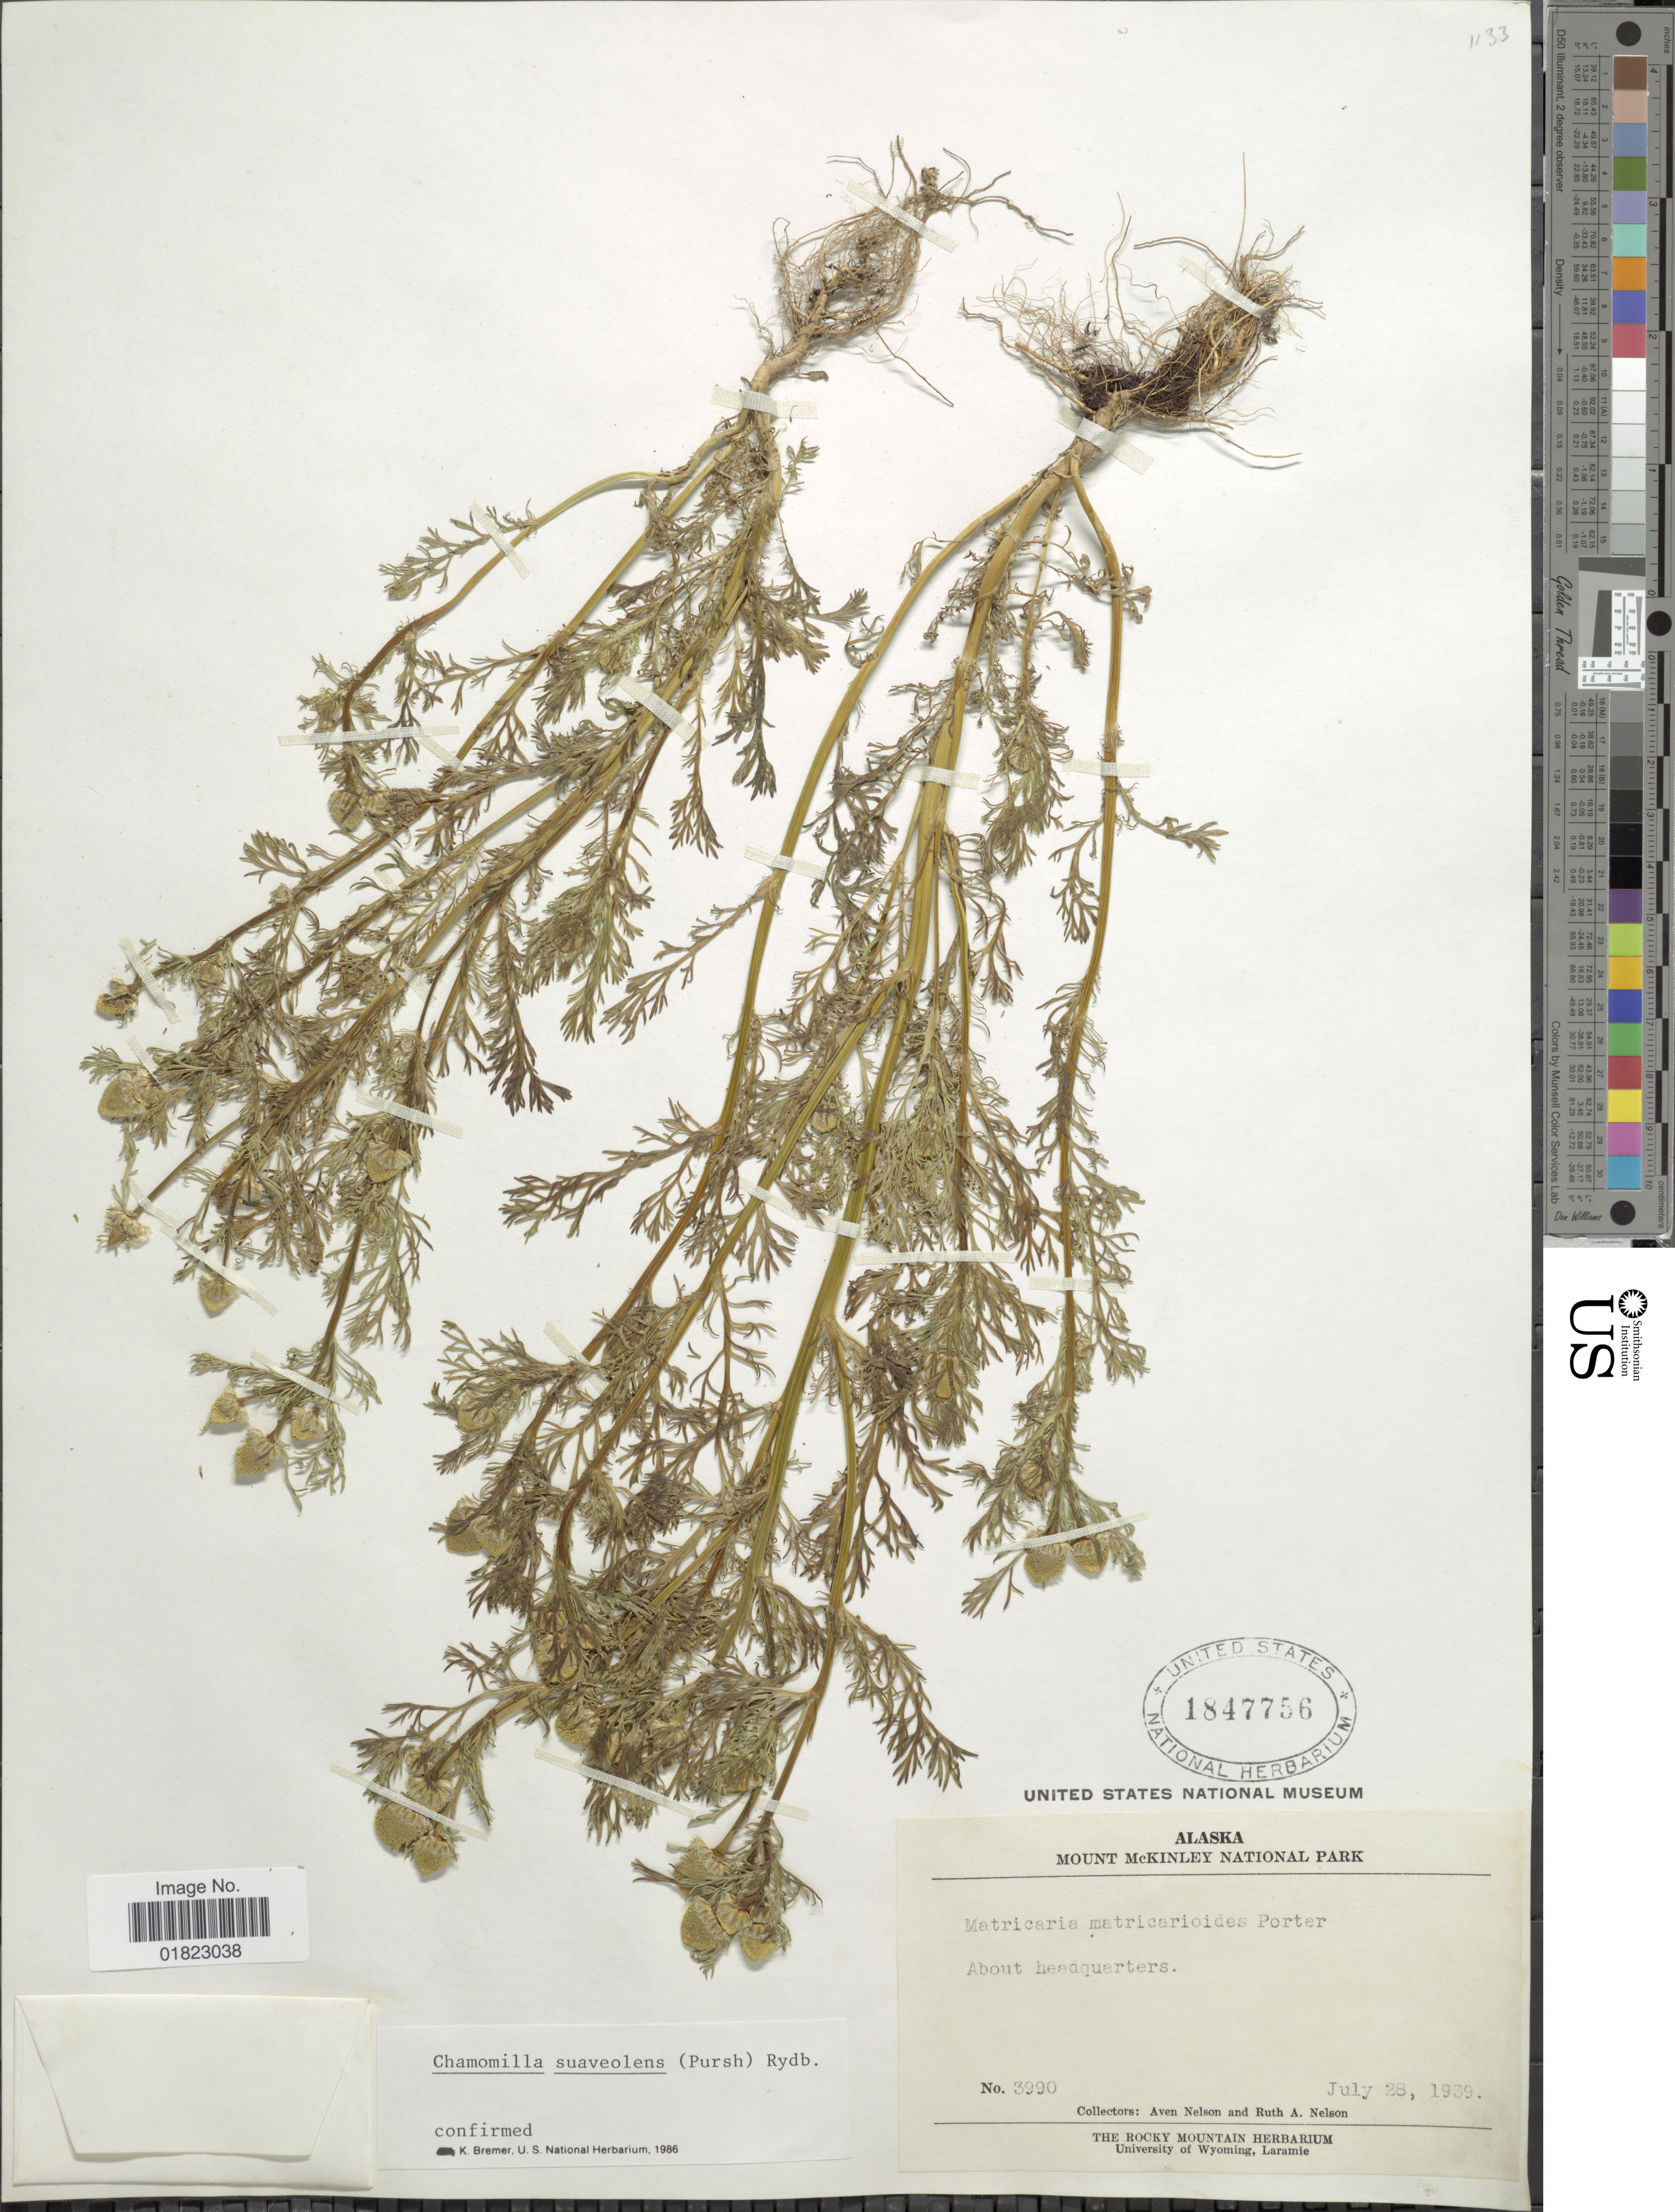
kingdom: Plantae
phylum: Tracheophyta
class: Magnoliopsida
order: Asterales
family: Asteraceae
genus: Matricaria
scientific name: Matricaria matricarioides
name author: (Less.) Porter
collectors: A. Nelson & R. A. Nelson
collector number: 3990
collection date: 1939-07-28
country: United States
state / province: Alaska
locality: Alaska. Mount McKinley National Park, About headquarters.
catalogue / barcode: US 1847756